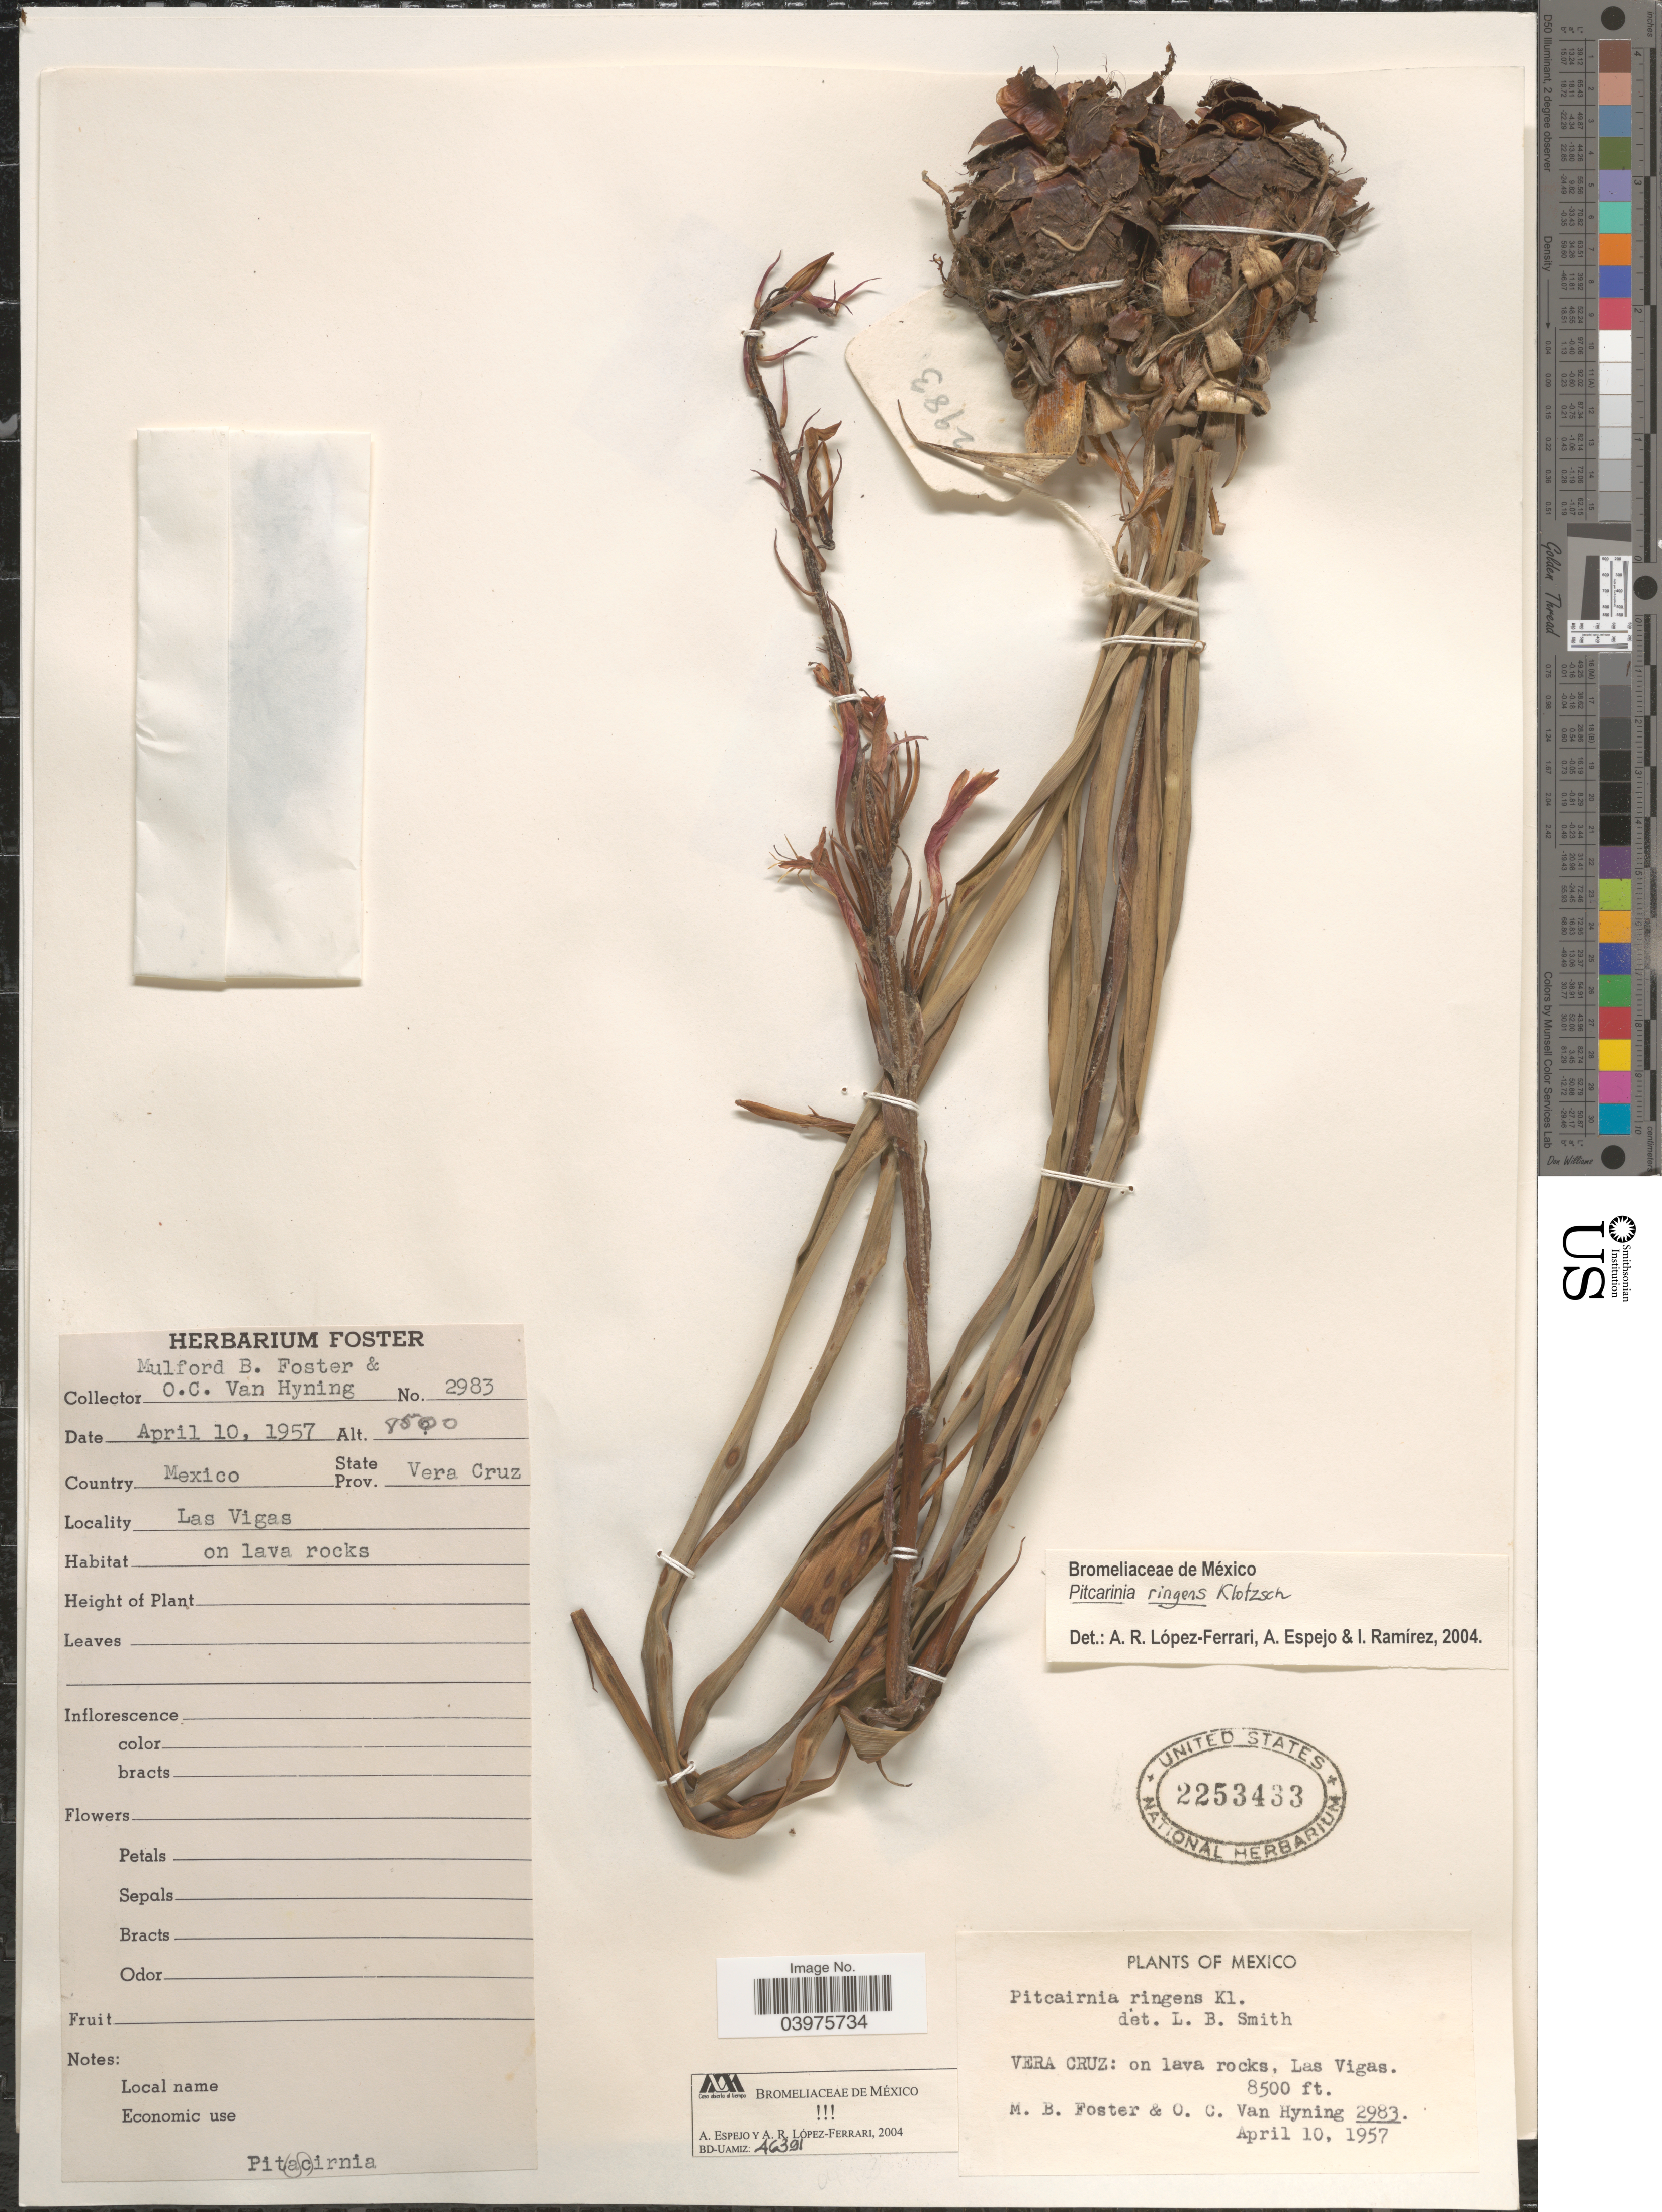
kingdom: Plantae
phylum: Tracheophyta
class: Liliopsida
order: Poales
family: Bromeliaceae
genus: Pitcairnia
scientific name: Pitcairnia ringens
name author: Klotzsch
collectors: M. B. Foster & O. Van Hyning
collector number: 2983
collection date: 1957-04-10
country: Mexico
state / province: Veracruz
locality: State Prov. Vera Cruz. Las Vigas.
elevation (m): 2591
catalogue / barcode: US 2253433